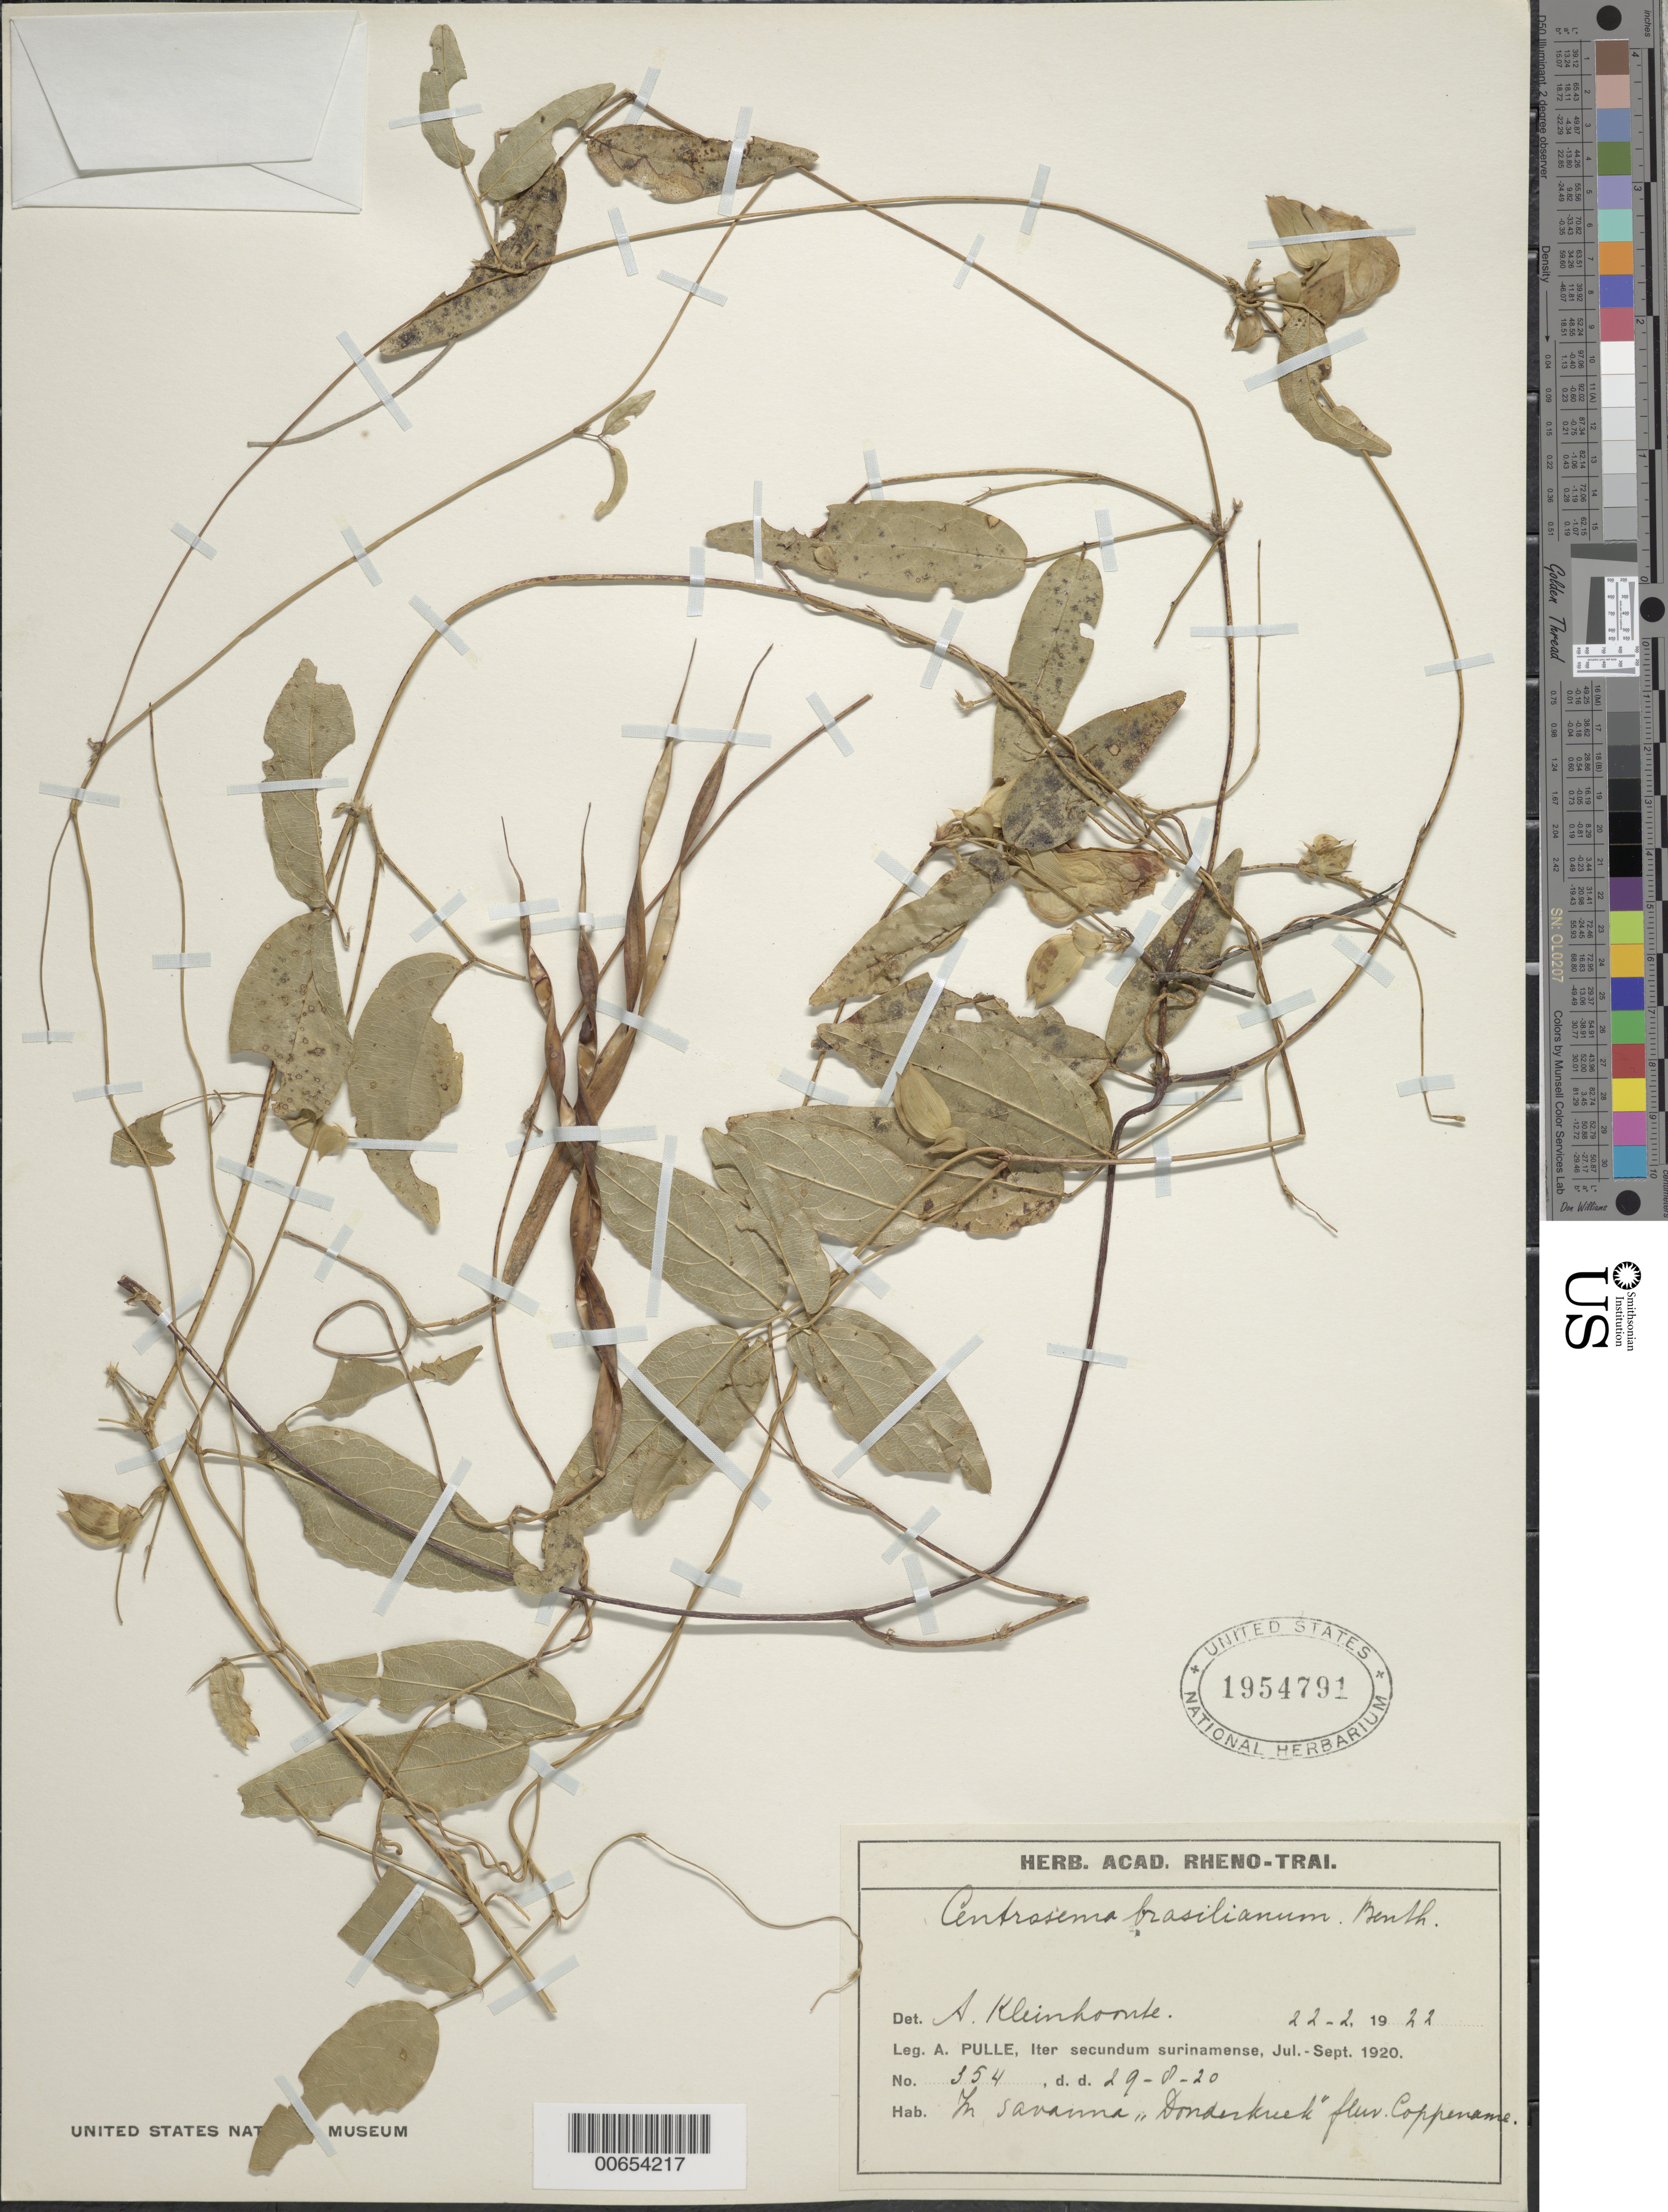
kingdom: Plantae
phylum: Tracheophyta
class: Magnoliopsida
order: Fabales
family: Fabaceae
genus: Centrosema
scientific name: Centrosema brasilianum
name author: (L.) Benth.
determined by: Kleinhoonte, Anthonia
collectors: A. A. Pulle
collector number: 354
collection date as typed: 29-Aug-20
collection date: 1920-08-29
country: Suriname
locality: Donderkreek, fluv. Coppename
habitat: Savanna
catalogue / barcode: US 1954791